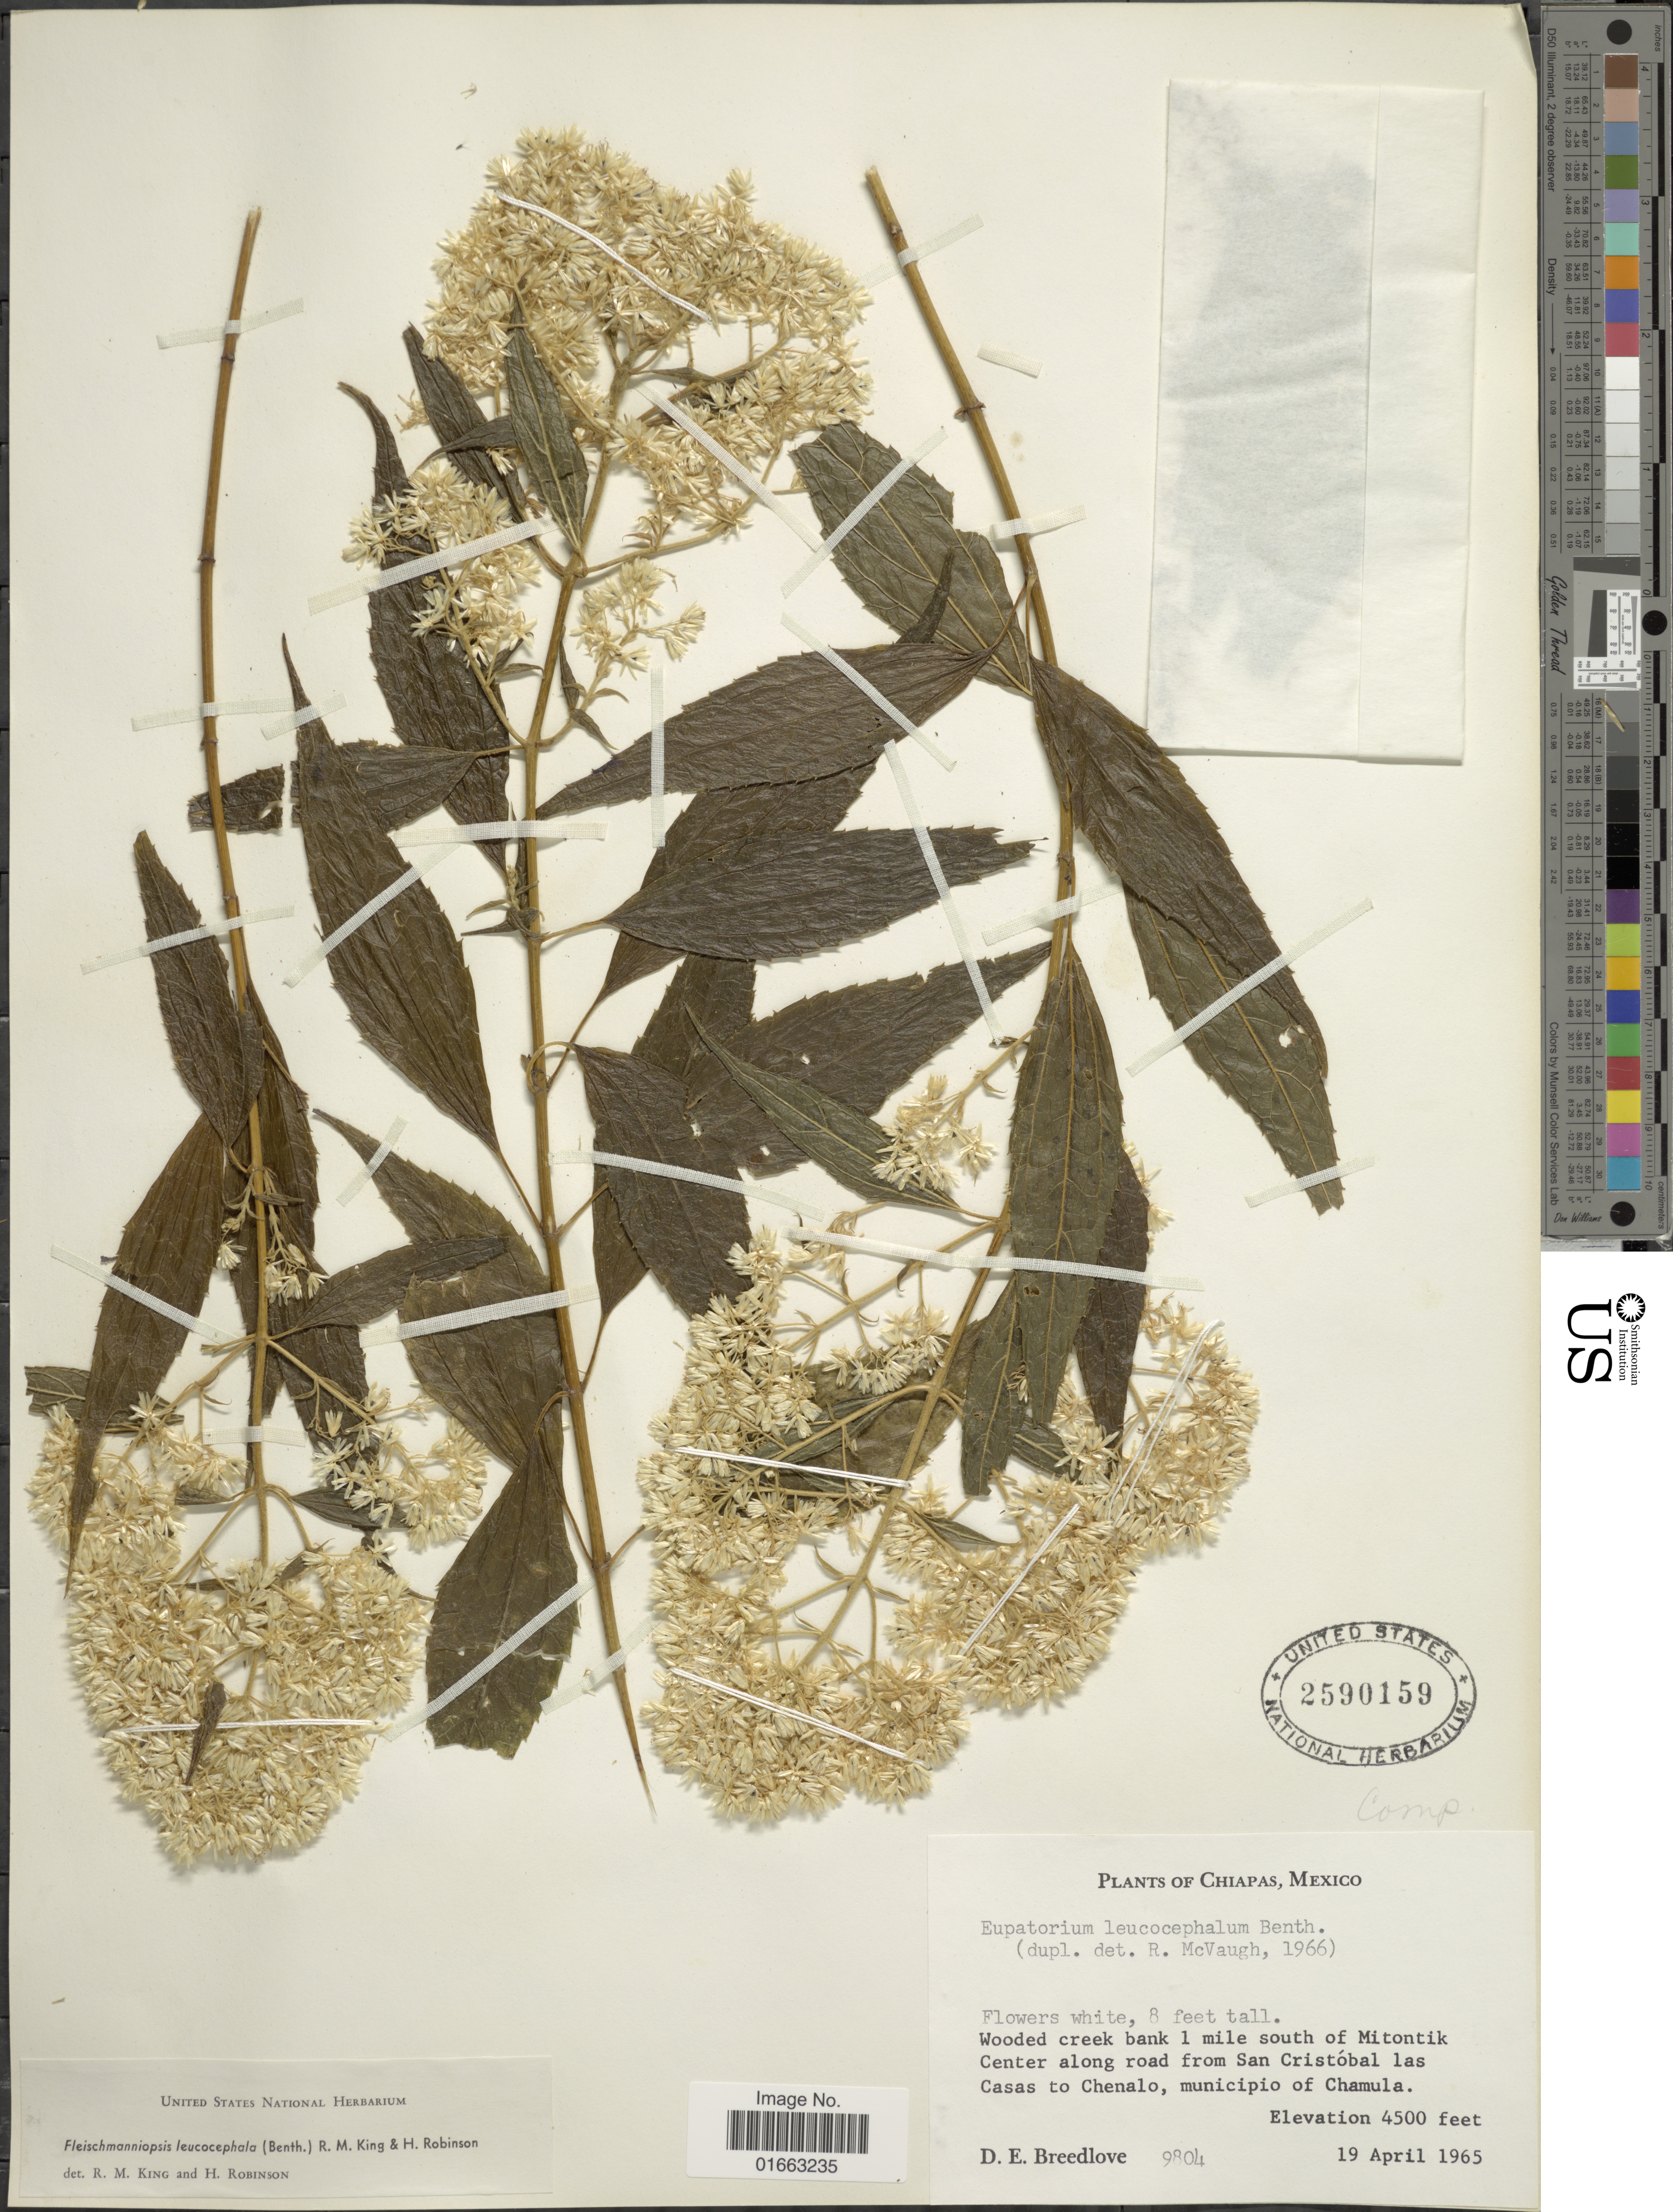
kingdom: Plantae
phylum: Tracheophyta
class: Magnoliopsida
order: Asterales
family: Asteraceae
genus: Fleischmanniopsis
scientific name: Fleischmanniopsis leucocephala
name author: (Benth.) R.M. King & H. Rob.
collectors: D. E. Breedlove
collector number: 9804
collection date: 1965-04-19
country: Mexico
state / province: Chiapas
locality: Wooded creek bank 1 mile south of Mitontik Center along road from San Cristóbal las Casas to Chenalo, municipio of Chamula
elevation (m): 1372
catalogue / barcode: US 2590159